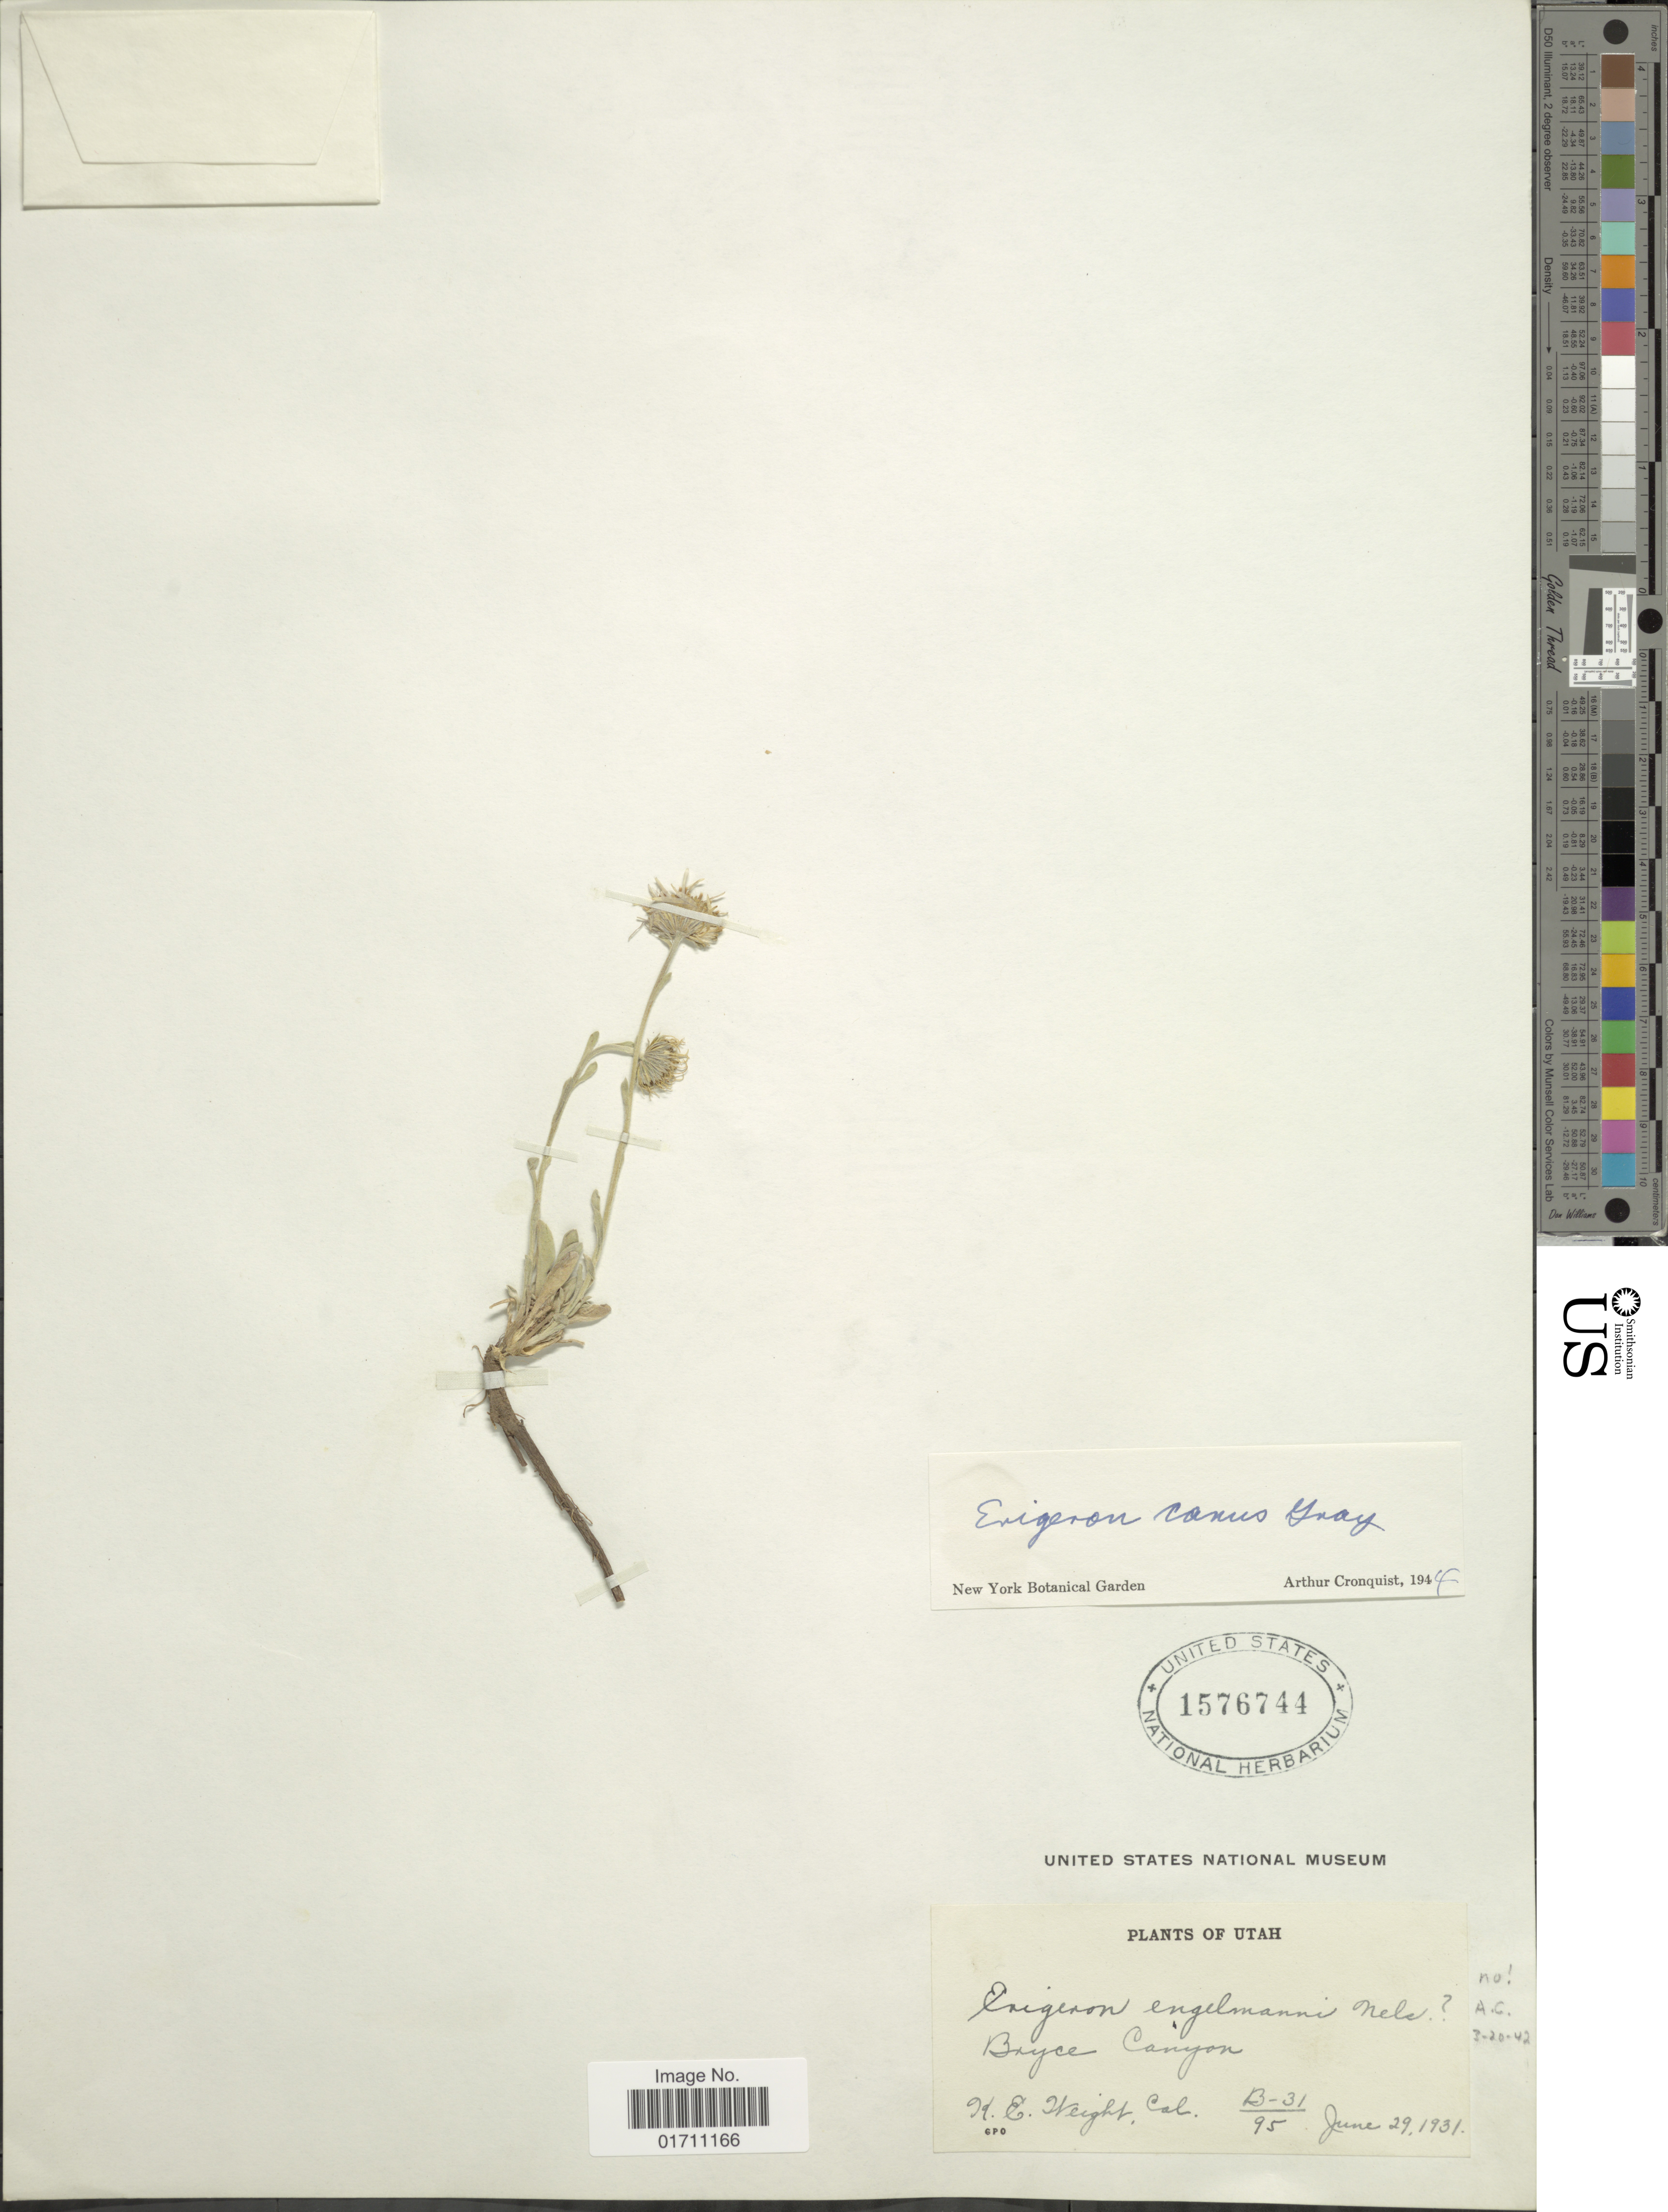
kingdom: Plantae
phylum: Tracheophyta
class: Magnoliopsida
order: Asterales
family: Asteraceae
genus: Erigeron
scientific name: Erigeron canus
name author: A. Gray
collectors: K. Weight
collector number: B-31/95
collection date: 1931-06-29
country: United States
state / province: Utah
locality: Bryce Canyon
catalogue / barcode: US 1576744